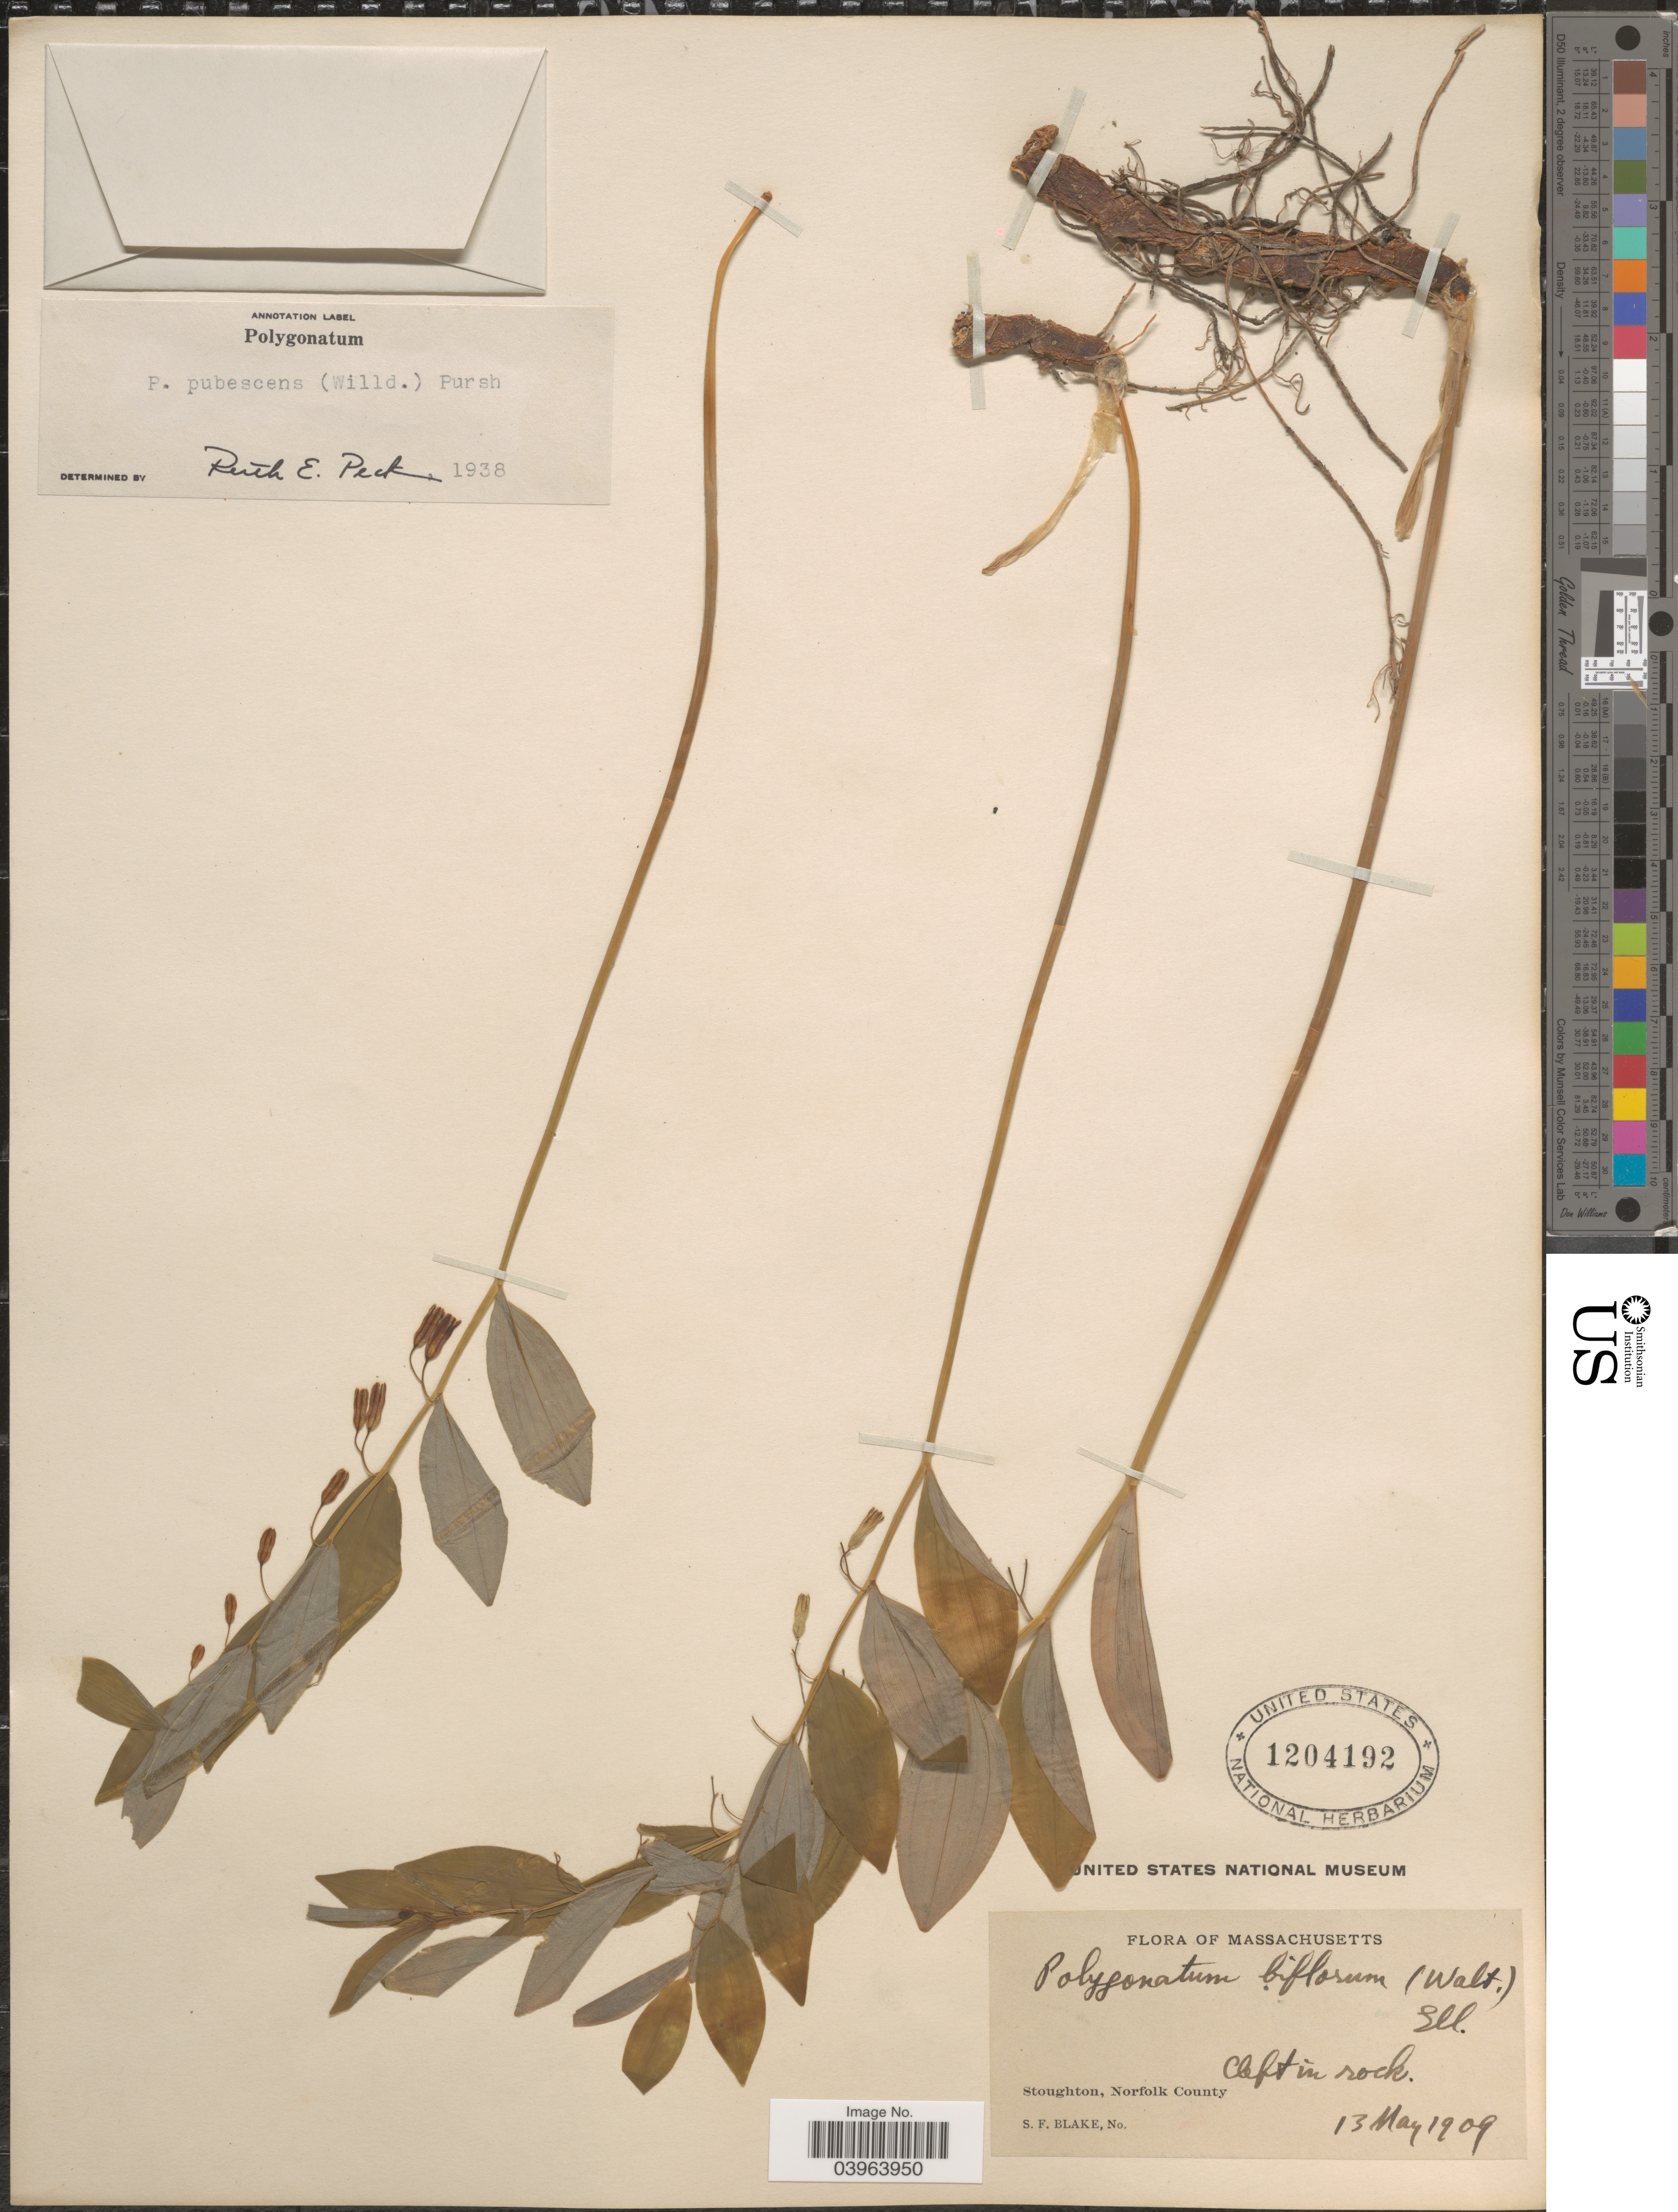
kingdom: Plantae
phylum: Tracheophyta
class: Liliopsida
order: Asparagales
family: Asparagaceae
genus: Polygonatum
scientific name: Polygonatum pubescens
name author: (Willd.) Pursh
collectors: S. Blake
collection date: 1909-05-13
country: United States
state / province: Massachusetts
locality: Stoughton, Norfolk County.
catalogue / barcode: US 1204192